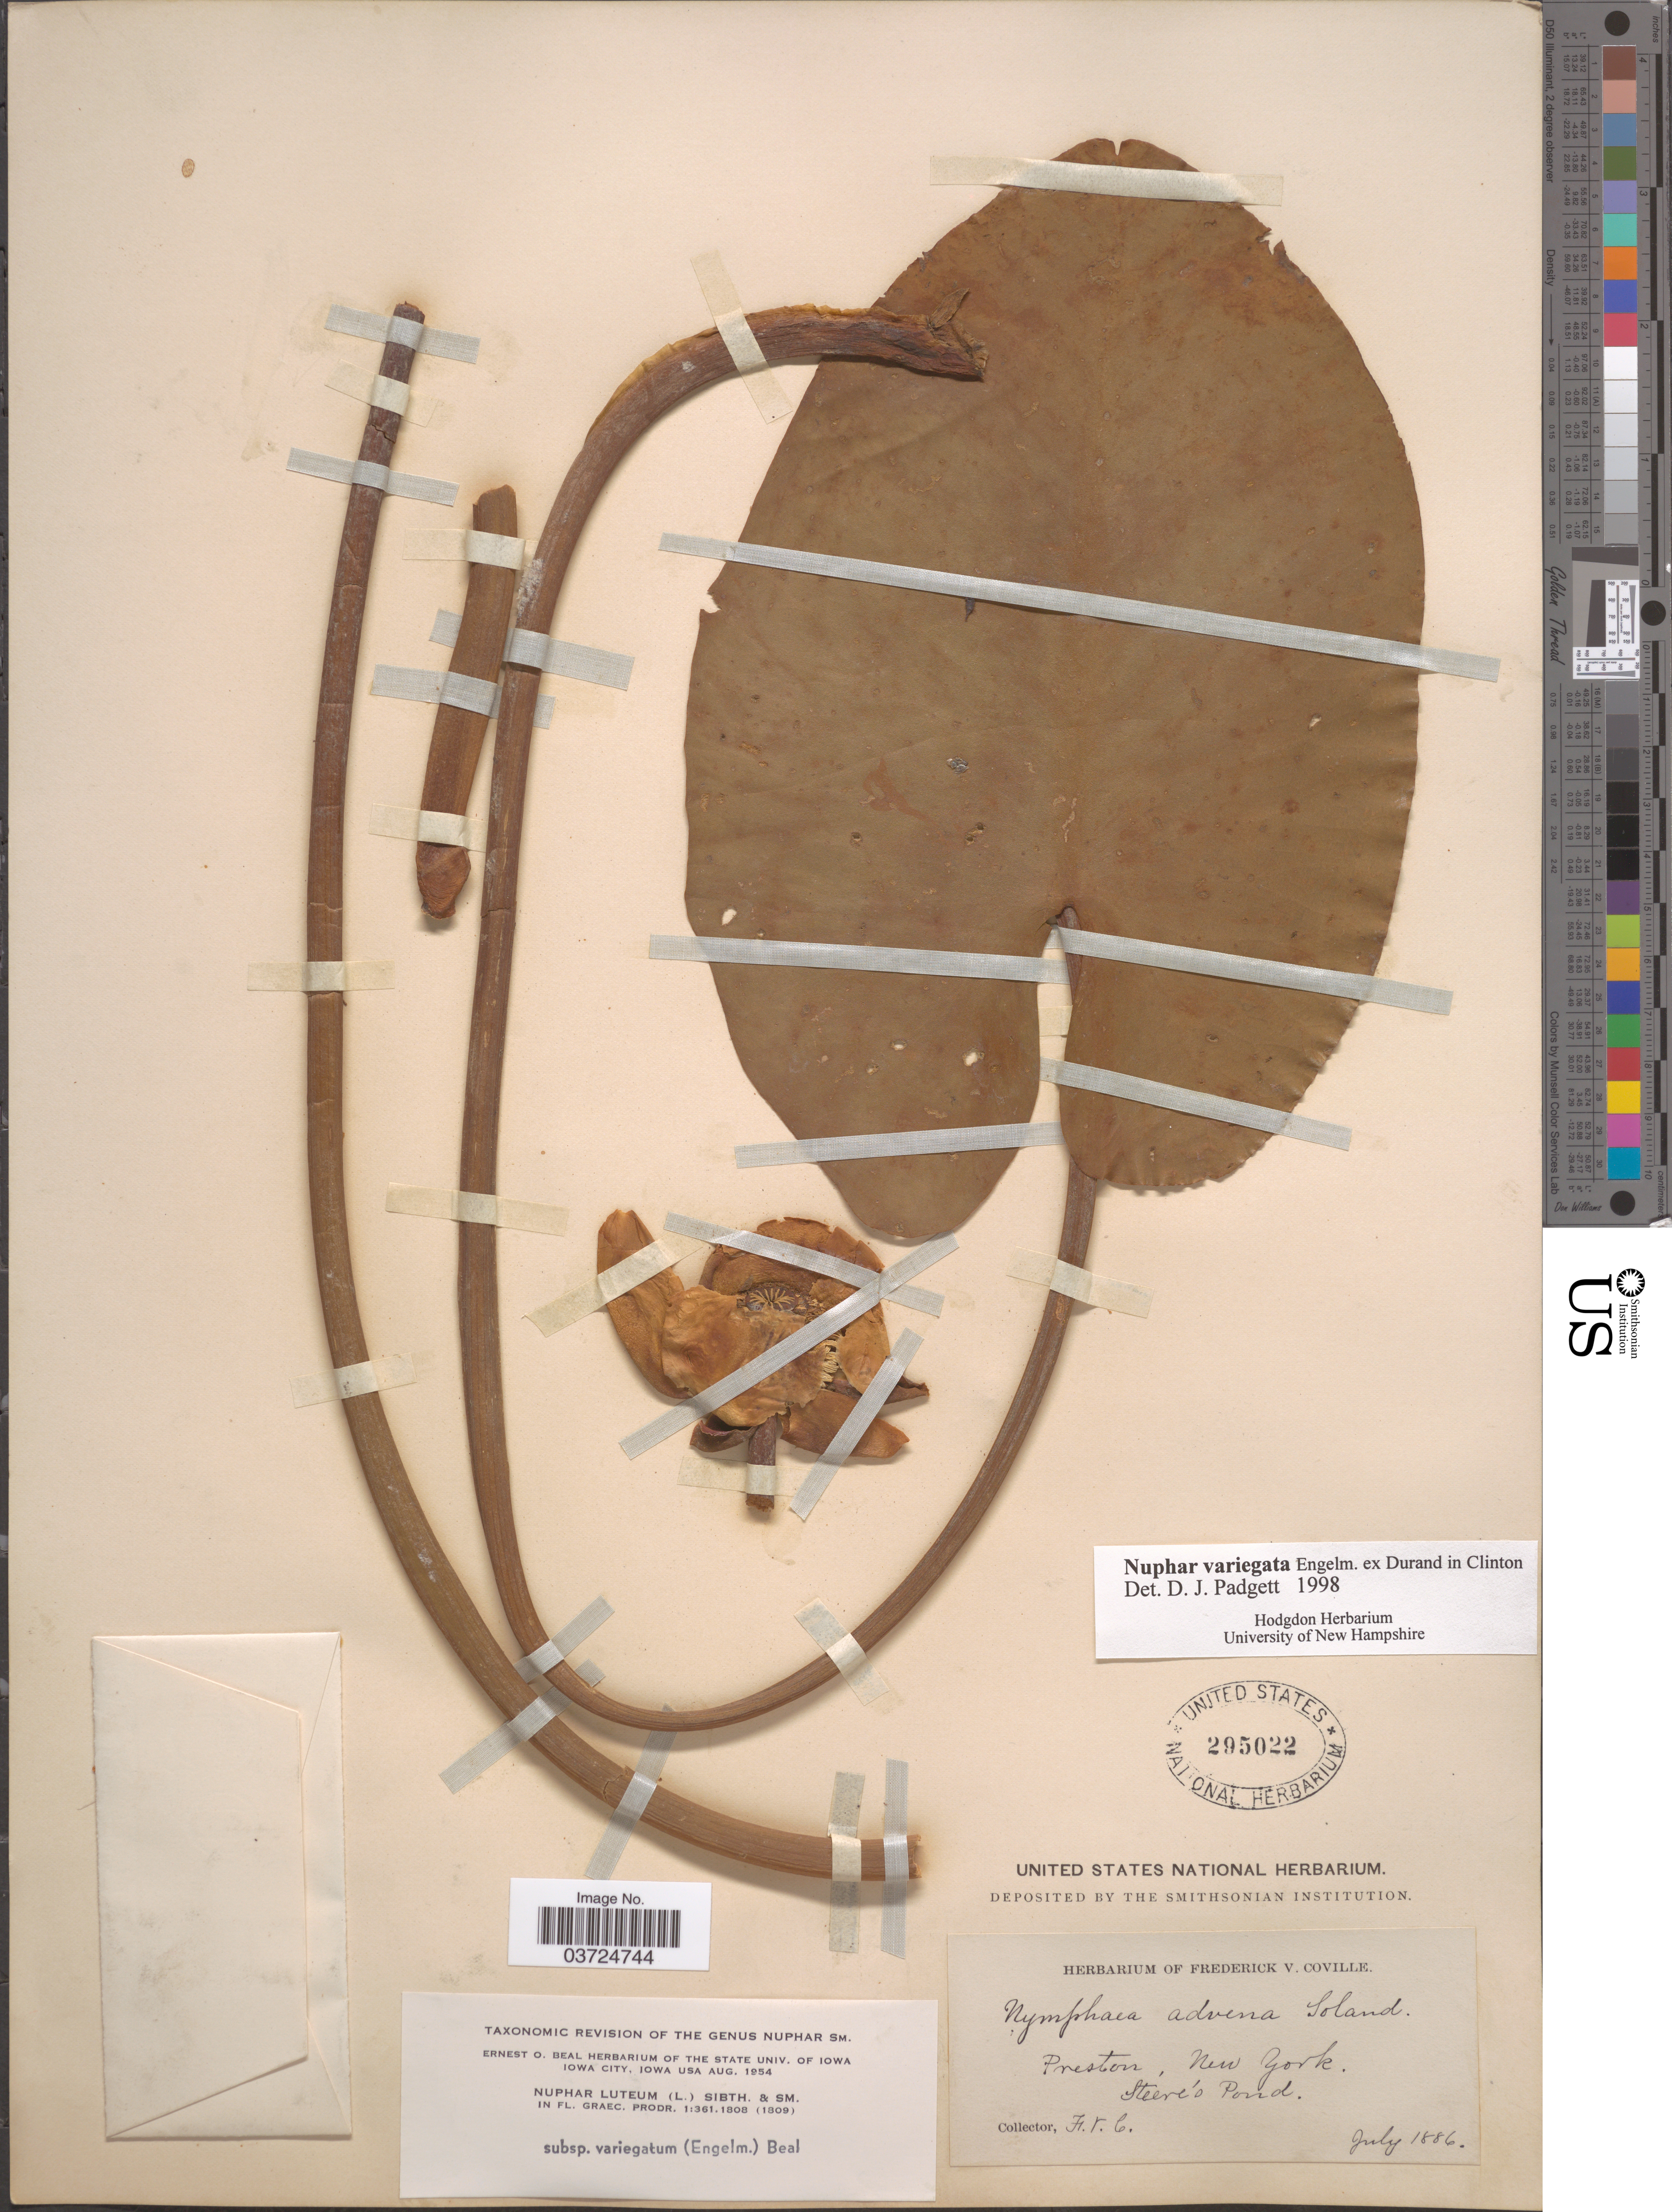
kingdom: Plantae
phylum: Tracheophyta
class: Magnoliopsida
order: Nymphaeales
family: Nymphaeaceae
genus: Nuphar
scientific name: Nuphar variegata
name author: Engelm. ex Durand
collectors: F. V. Coville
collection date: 1886-07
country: United States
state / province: New York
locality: Preston. Steere's Pond.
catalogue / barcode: US 295022